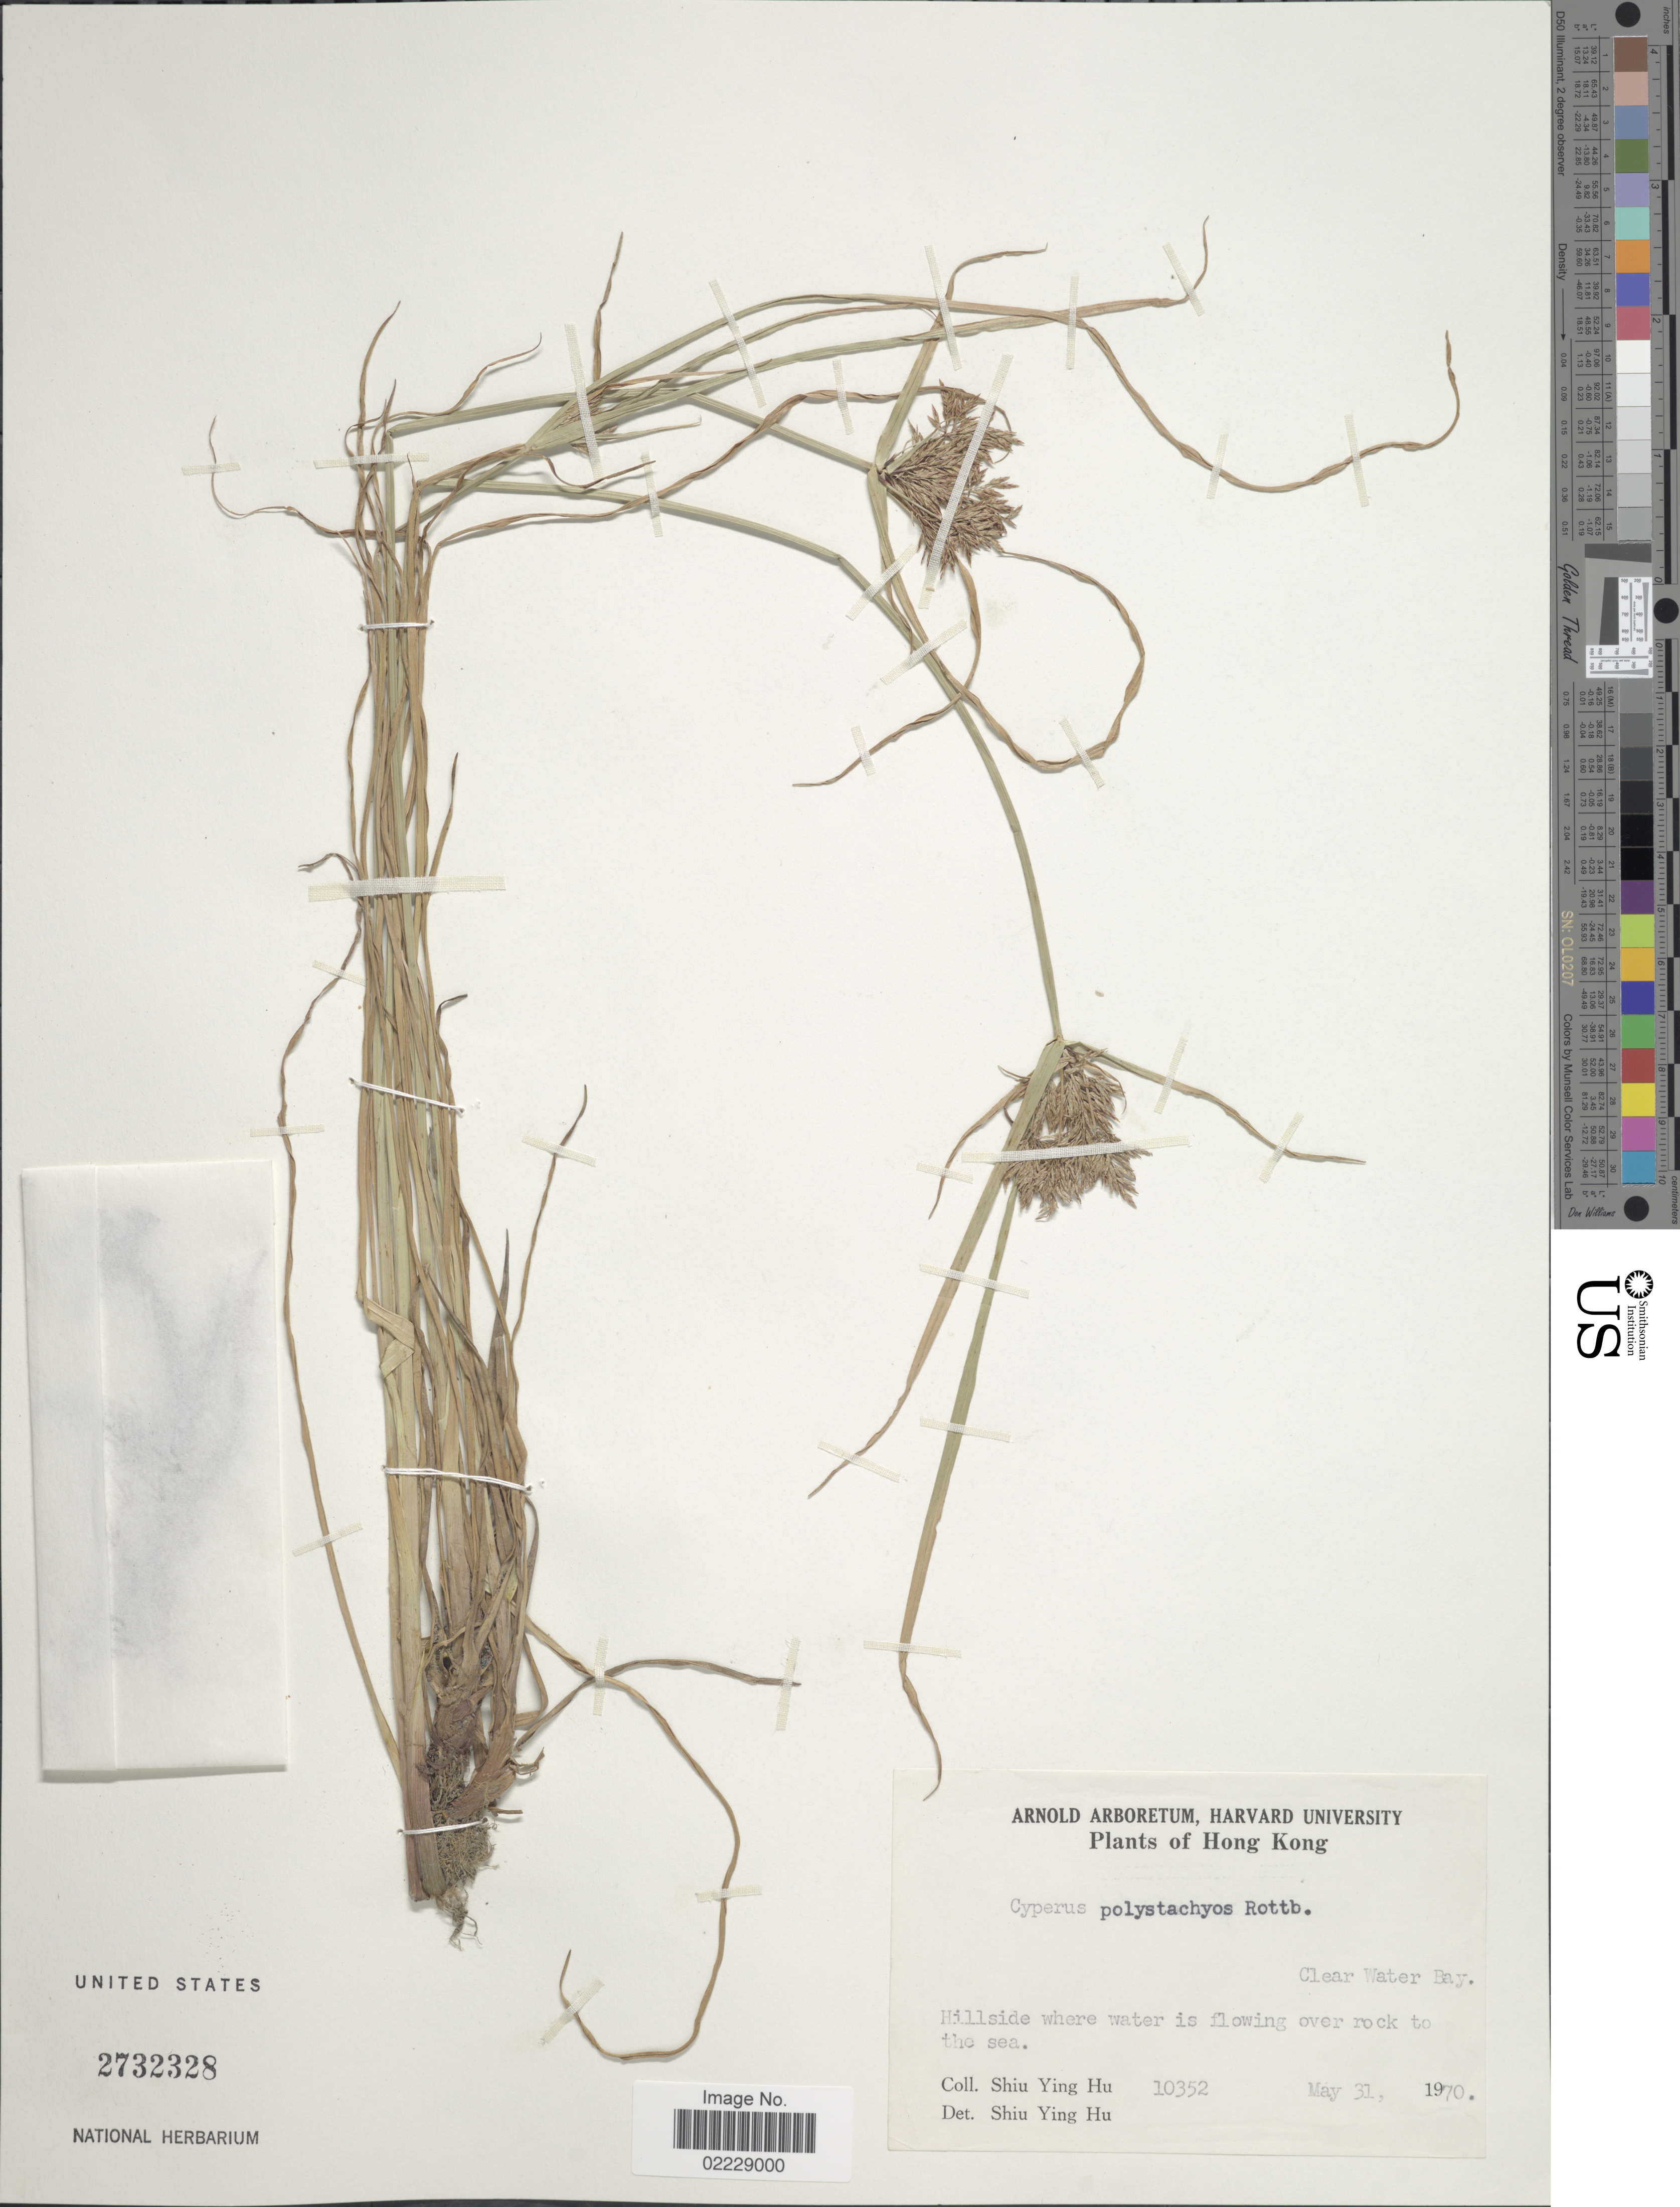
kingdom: Plantae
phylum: Tracheophyta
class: Liliopsida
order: Poales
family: Cyperaceae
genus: Cyperus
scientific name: Cyperus polystachyos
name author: Rottb.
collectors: S. Y. Hu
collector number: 10352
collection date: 1970-05-31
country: China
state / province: Hong Kong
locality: Clear Water Bay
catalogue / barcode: US 2732328